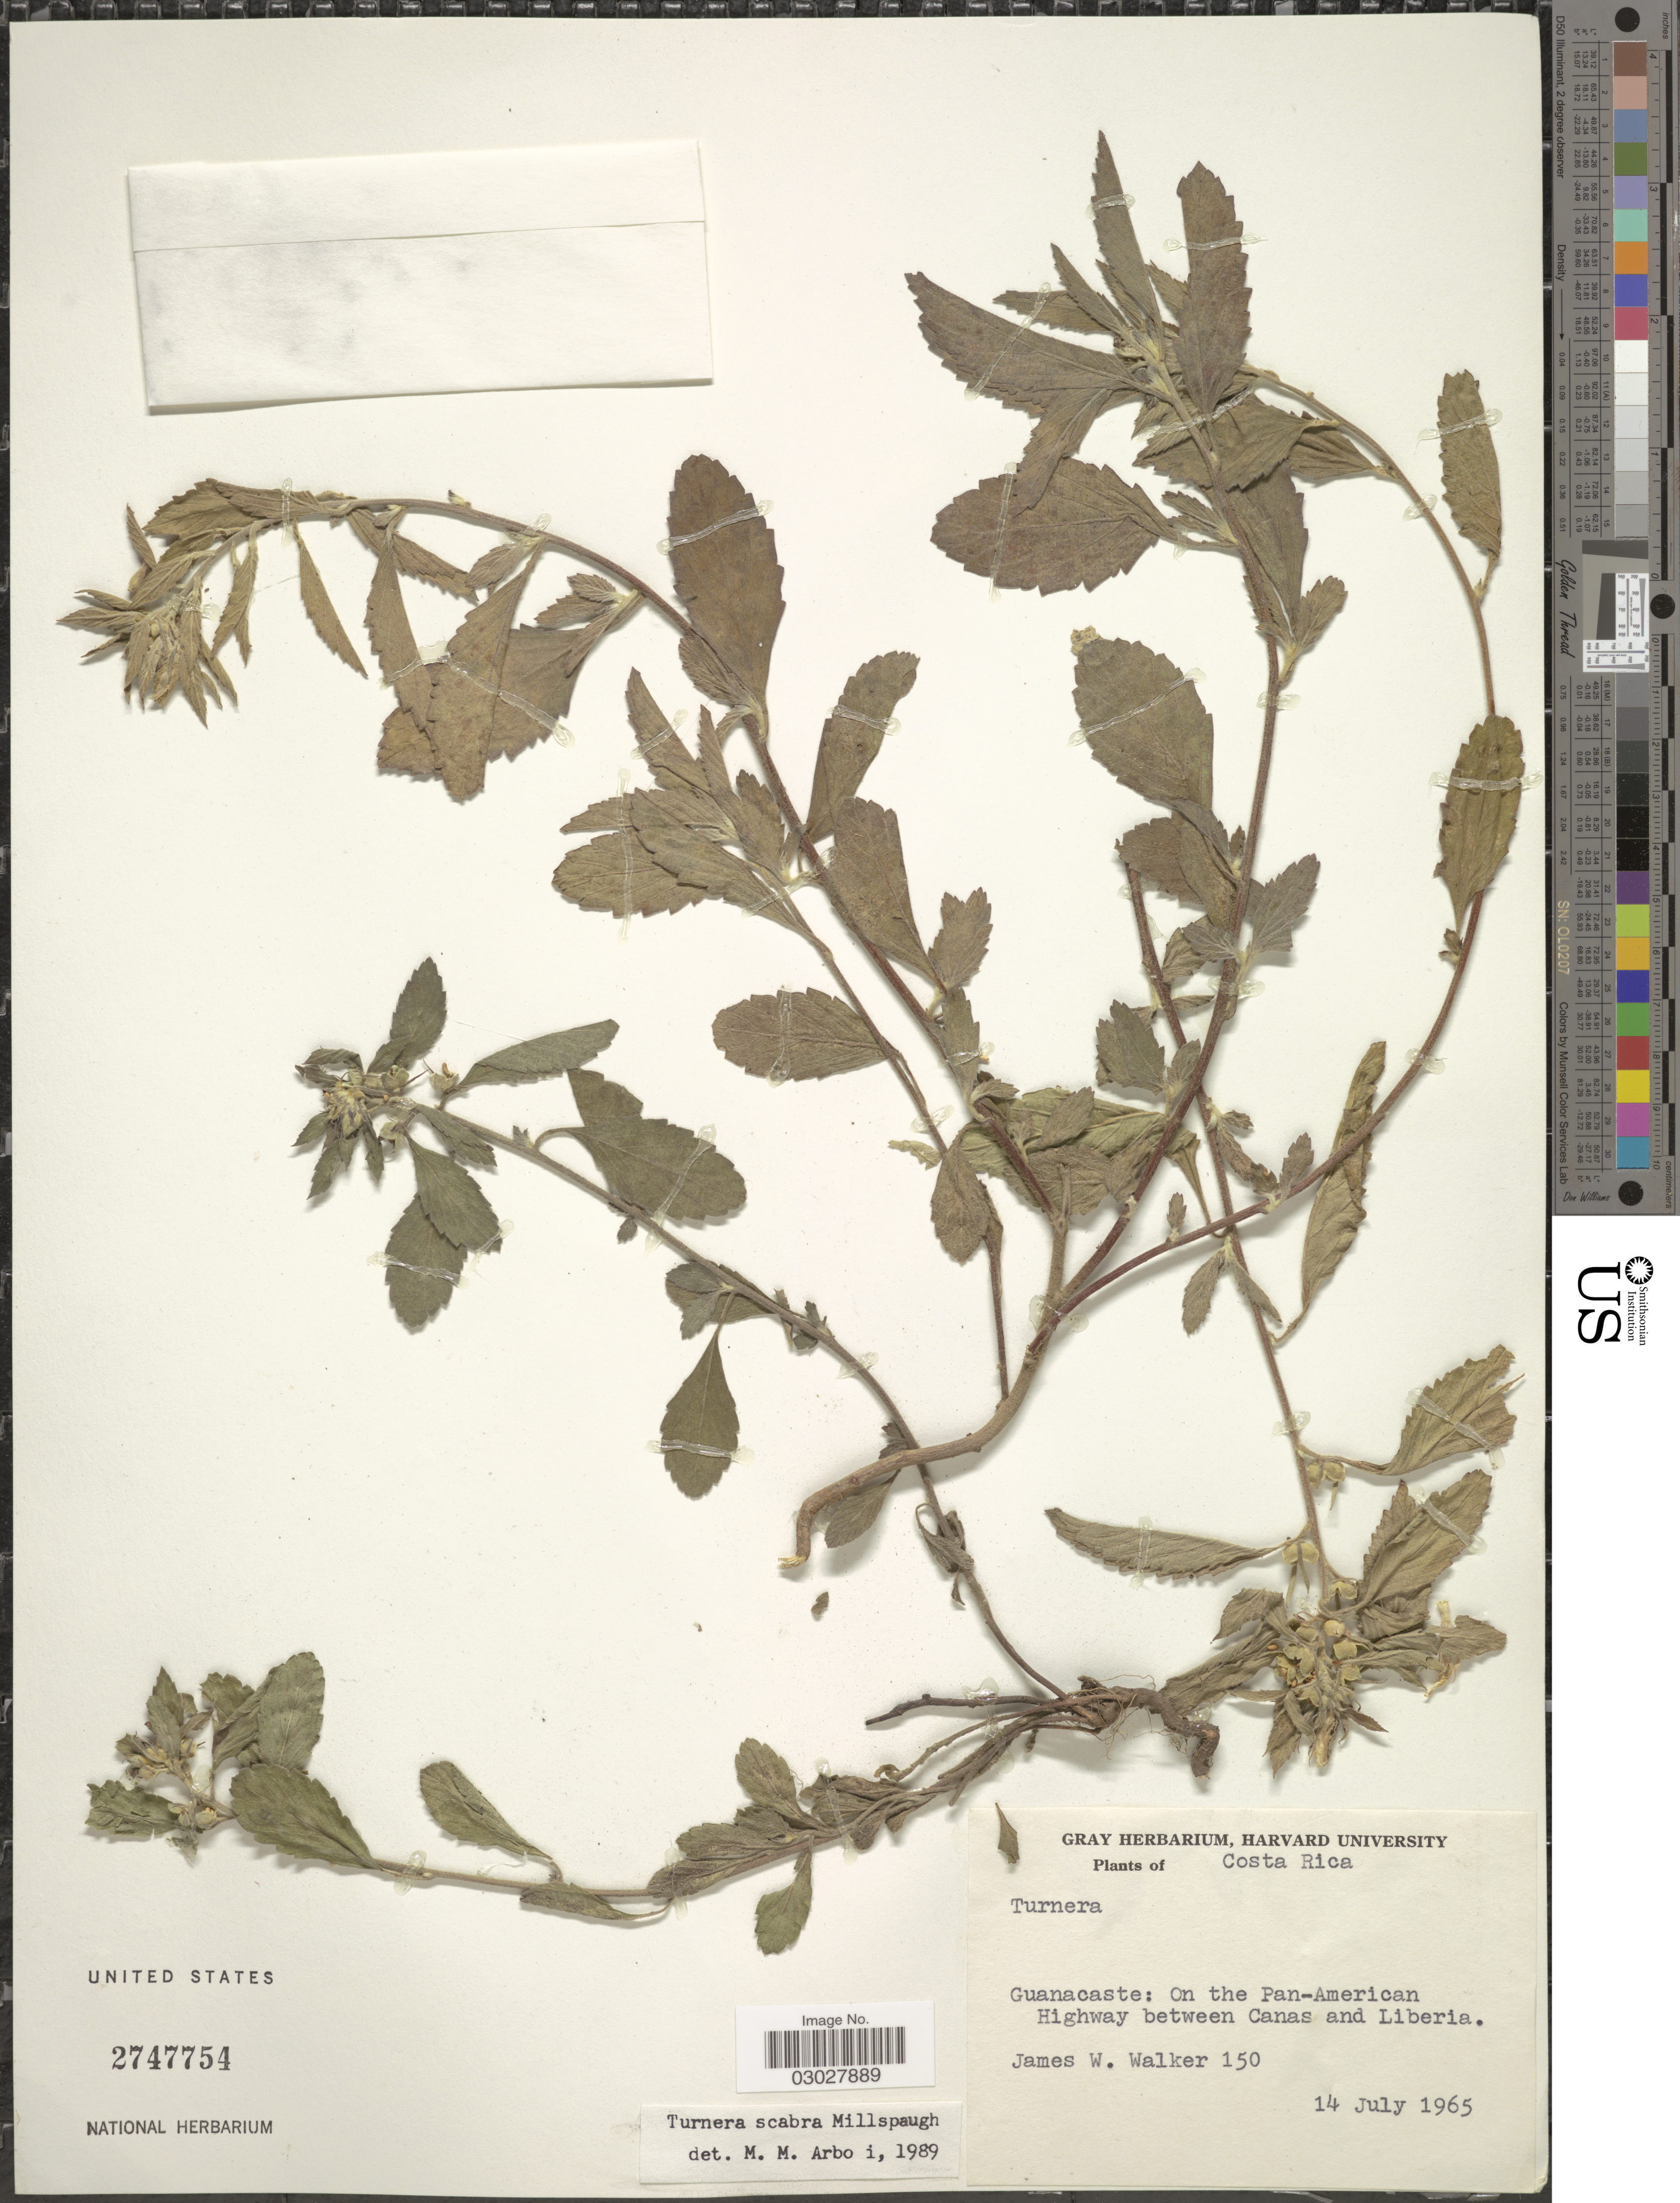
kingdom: Plantae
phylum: Tracheophyta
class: Magnoliopsida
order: Malpighiales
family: Turneraceae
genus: Turnera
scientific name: Turnera scabra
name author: Millsp.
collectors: J. W. Walker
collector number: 150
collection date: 1965-07-14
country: Costa Rica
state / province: Guanacaste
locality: On the Pan-American Highway between Canas and Liberia.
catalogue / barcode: US 2747754